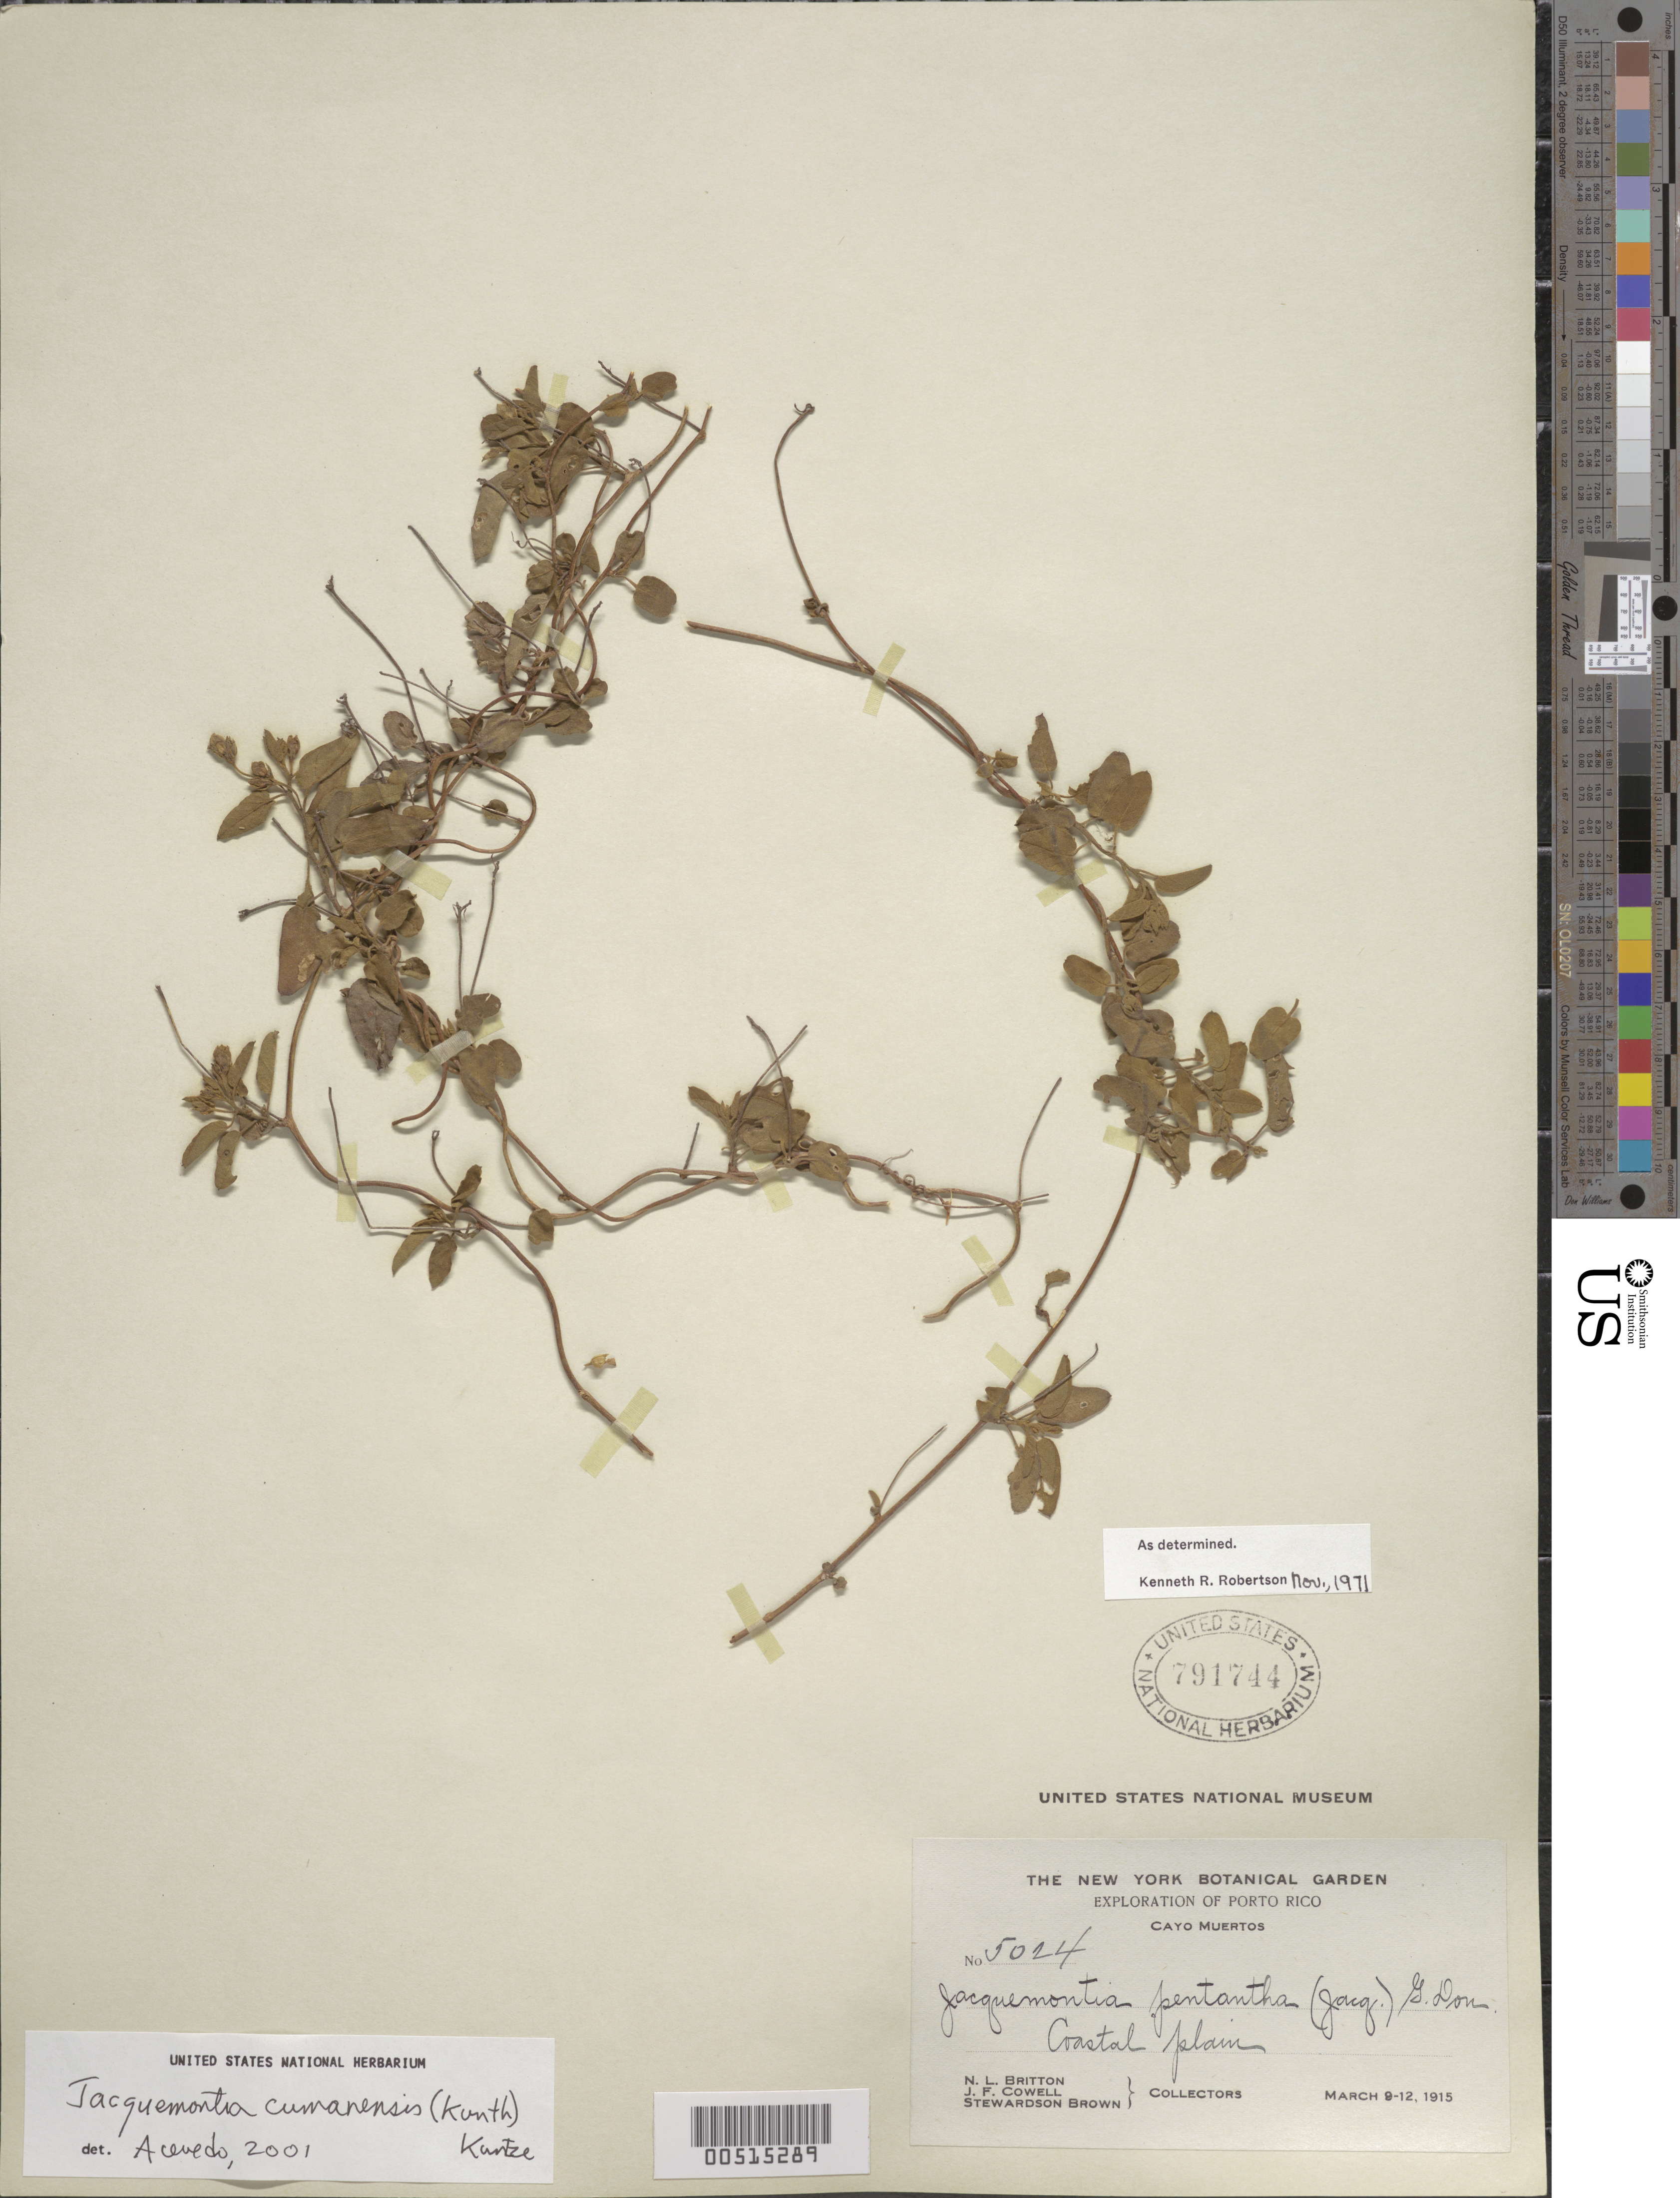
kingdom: Plantae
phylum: Tracheophyta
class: Magnoliopsida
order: Solanales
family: Convolvulaceae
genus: Jacquemontia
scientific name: Jacquemontia pentanthos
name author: (Jacq.) G. Don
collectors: N. Britton, J. F. Cowell, M. S. Brown & -. Stewardson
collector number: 5024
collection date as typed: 09 Mar 1915 to 12 Mar 1915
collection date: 1915-03-09/1915-03-12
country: Puerto Rico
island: Greater Antilles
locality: Cayo Muertos. Coastal plain.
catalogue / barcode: US 791744